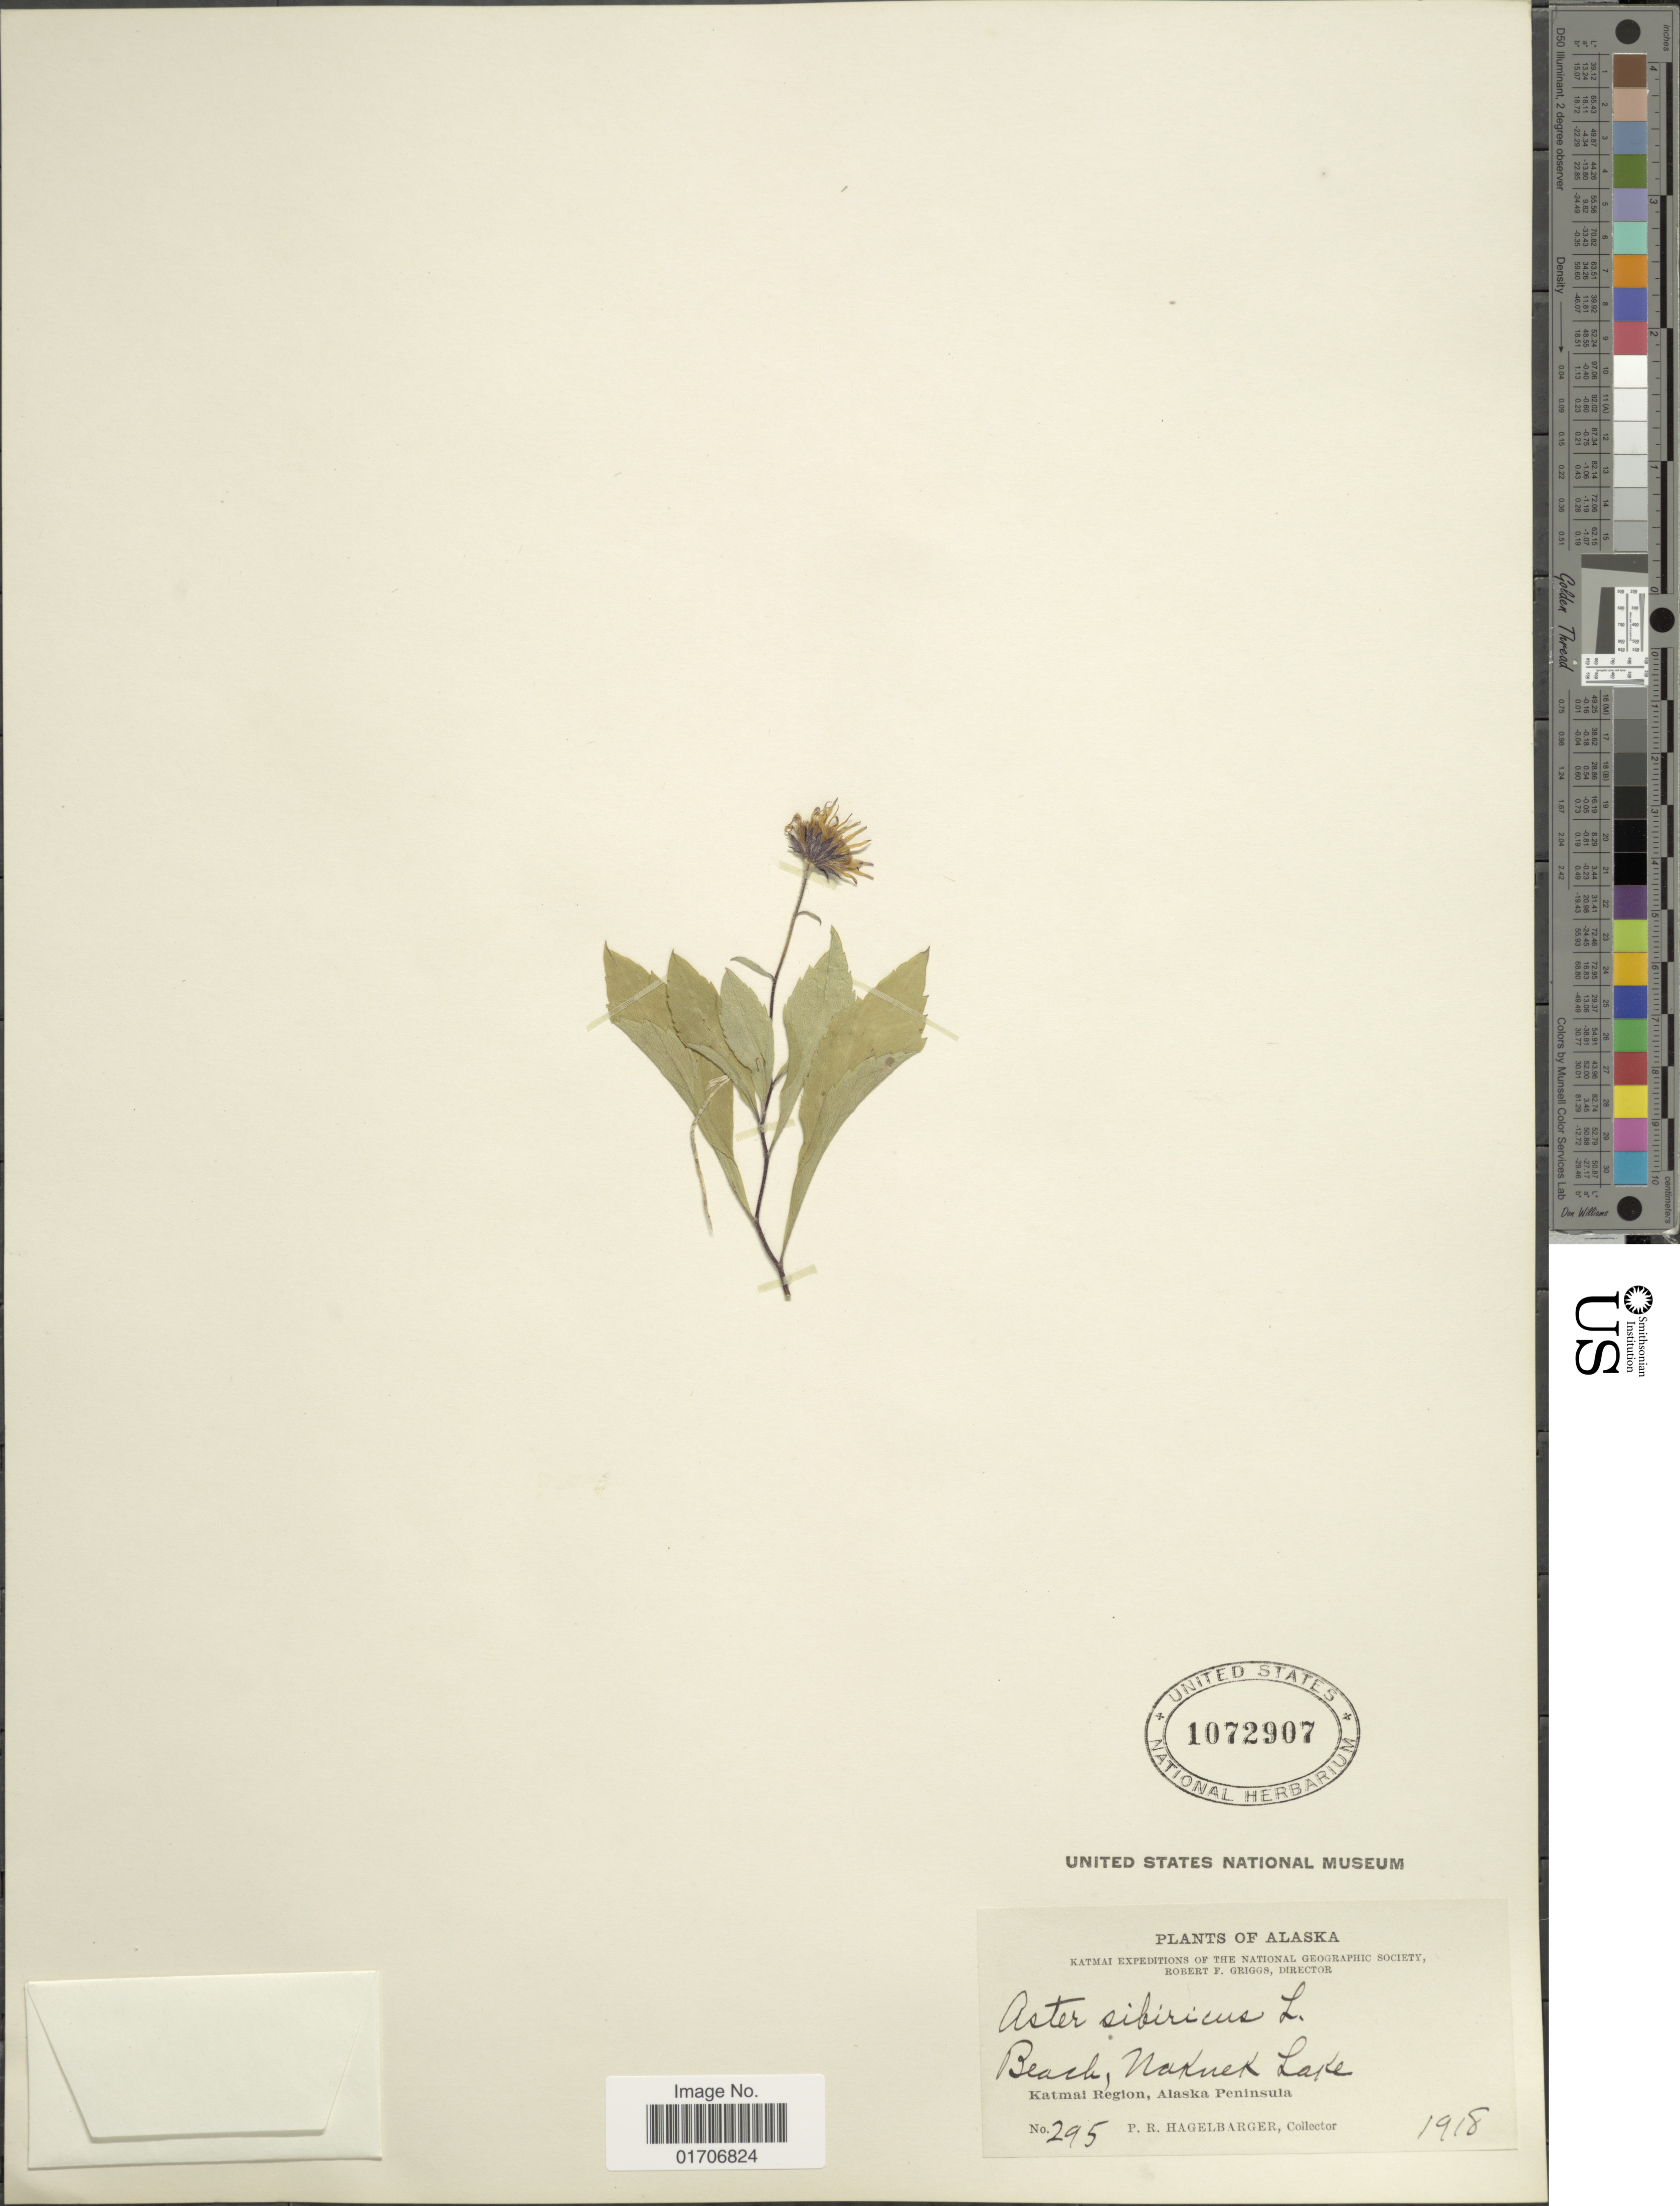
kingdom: Plantae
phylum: Tracheophyta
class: Magnoliopsida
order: Asterales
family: Asteraceae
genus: Eurybia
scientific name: Eurybia sibirica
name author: (L.) G.L. Nesom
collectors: P. Hagelbarger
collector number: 295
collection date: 1918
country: United States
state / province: Alaska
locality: Beach, Naknek Lake. Katmai Region, Alaska Peninsula.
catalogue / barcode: US 1072907